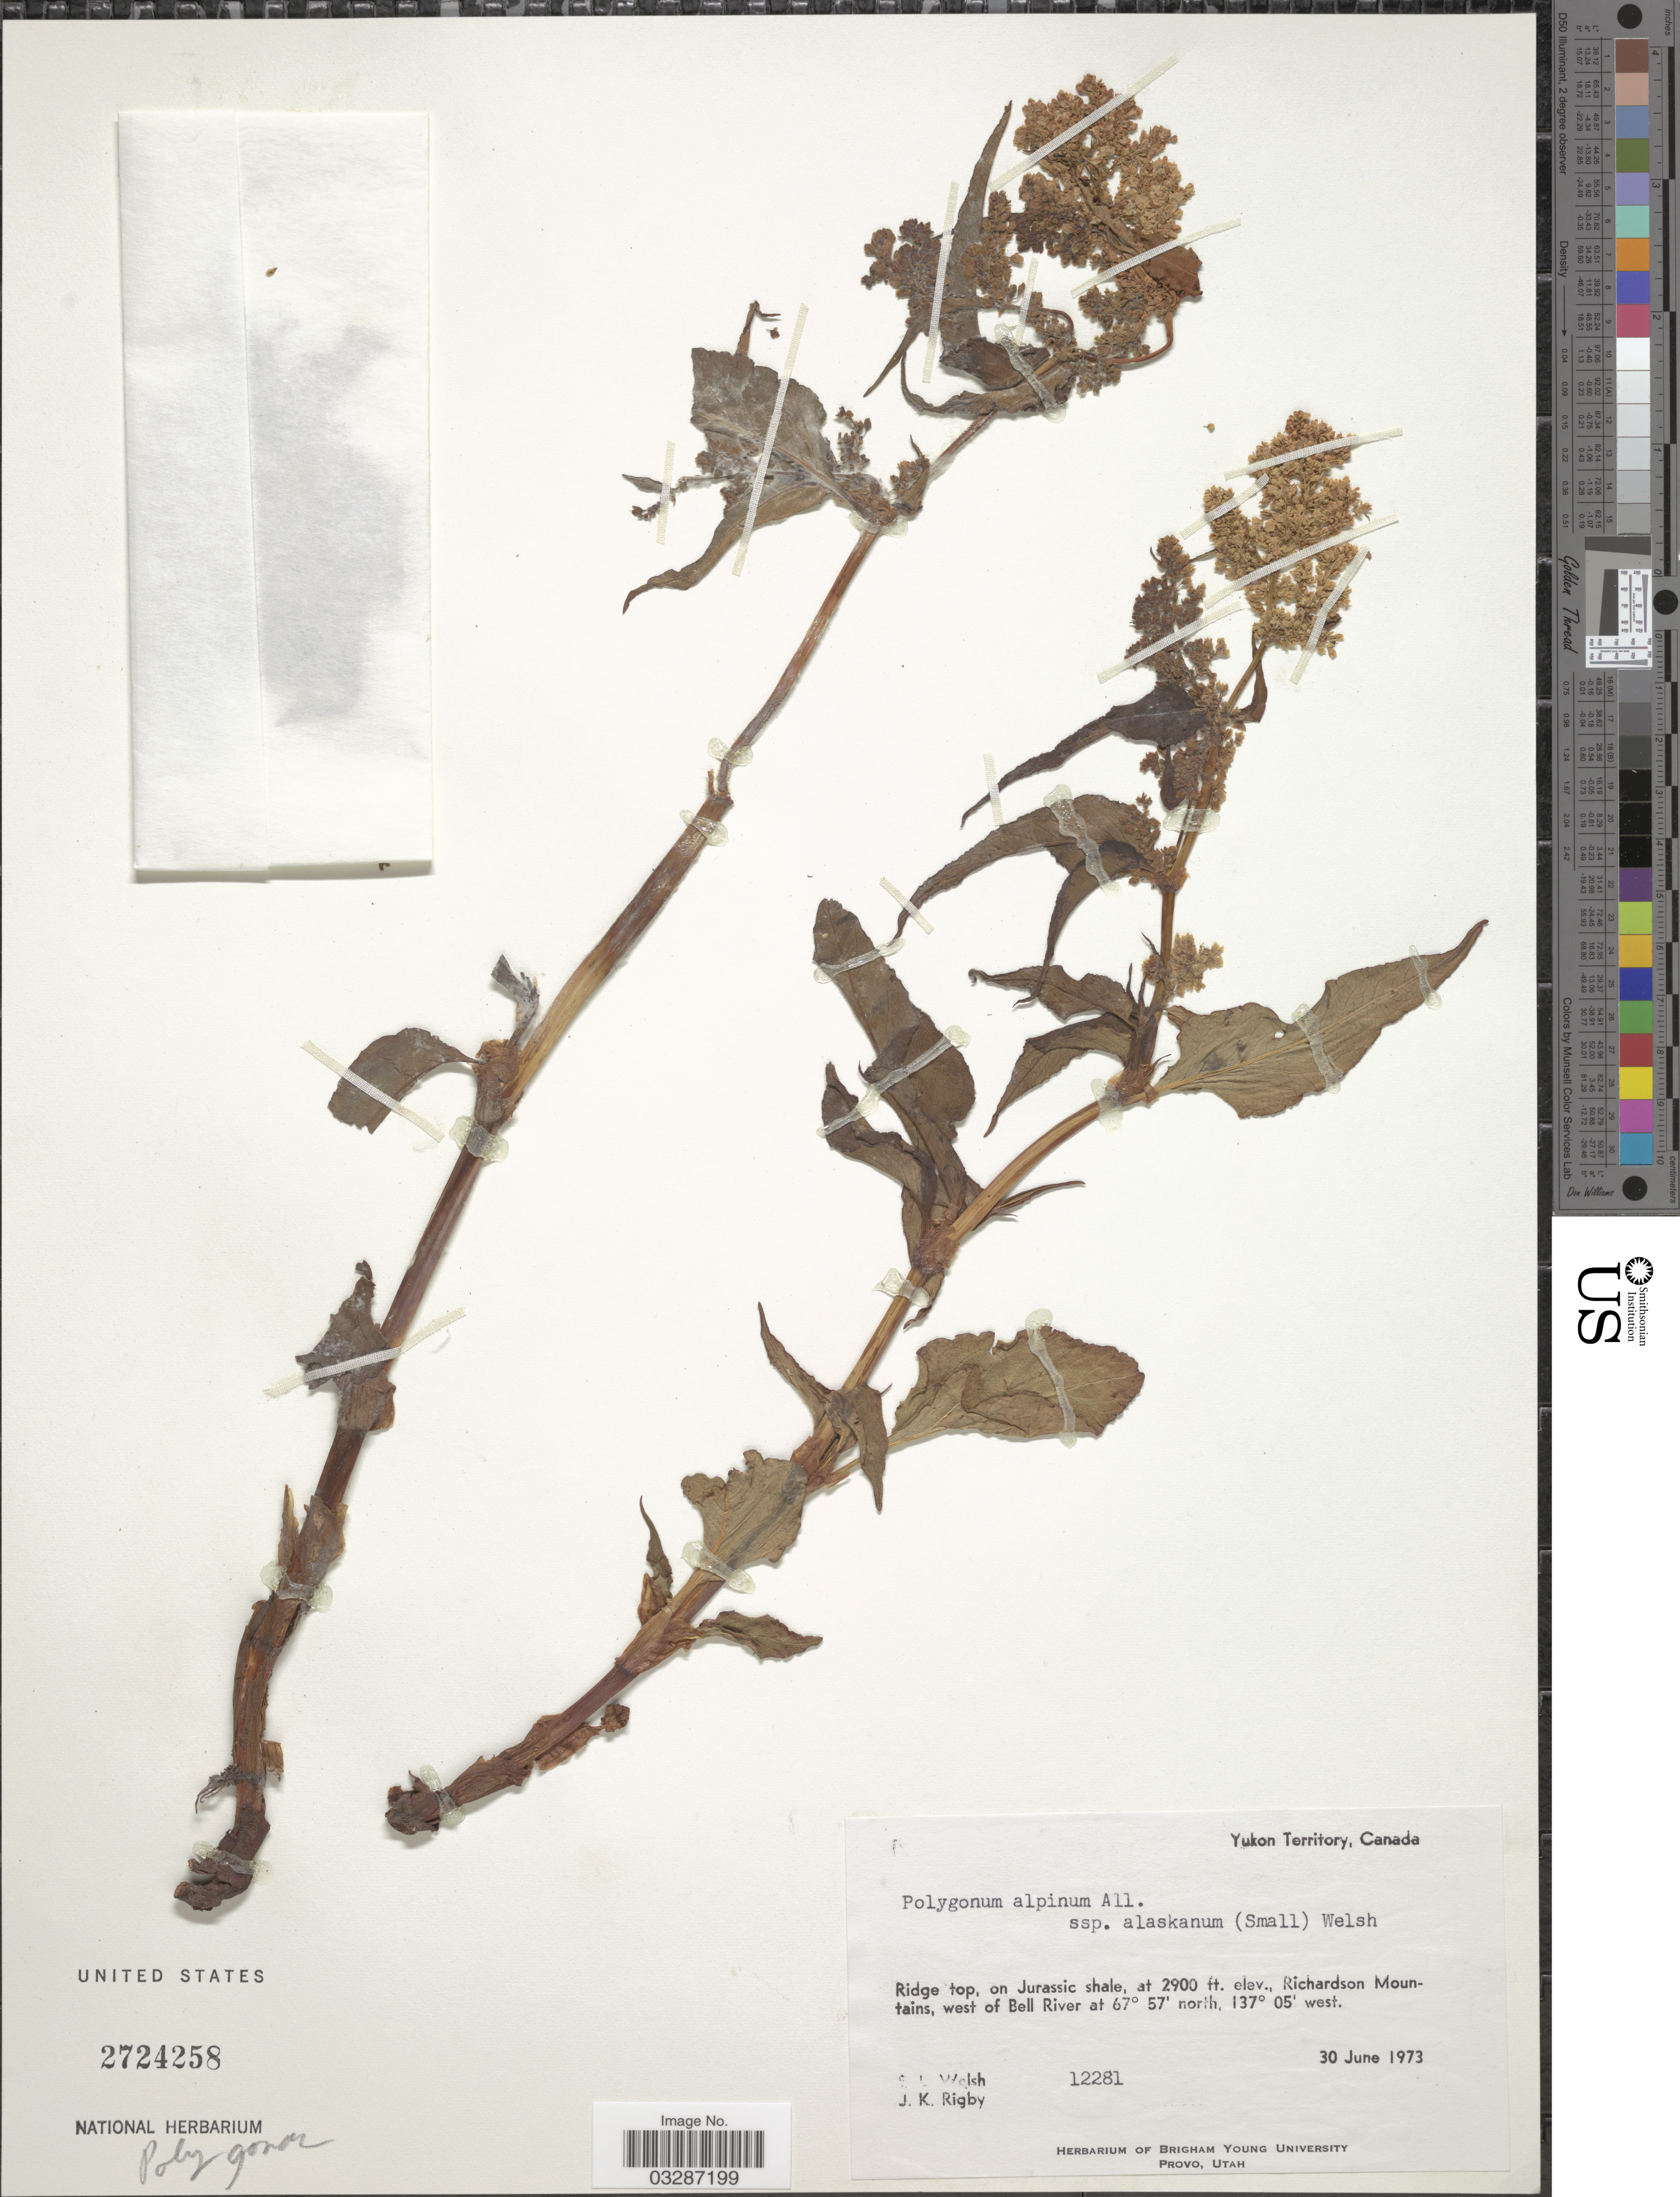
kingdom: Plantae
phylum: Tracheophyta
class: Magnoliopsida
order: Caryophyllales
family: Polygonaceae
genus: Koenigia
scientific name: Koenigia alaskana var. alaskana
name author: (Small) T.M. Schust. & Reveal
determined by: Strong, Mark T., (BOT), Smithsonian Institution - National Museum of Natural History (UNITED STATES)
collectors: S. Welsh & J. Rigby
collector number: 12281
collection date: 1973-06-30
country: Canada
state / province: Yukon Territory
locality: Ridge top, on Jurassic shale, Richardson Mountains, west of Bell River.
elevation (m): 884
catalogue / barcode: US 2724258